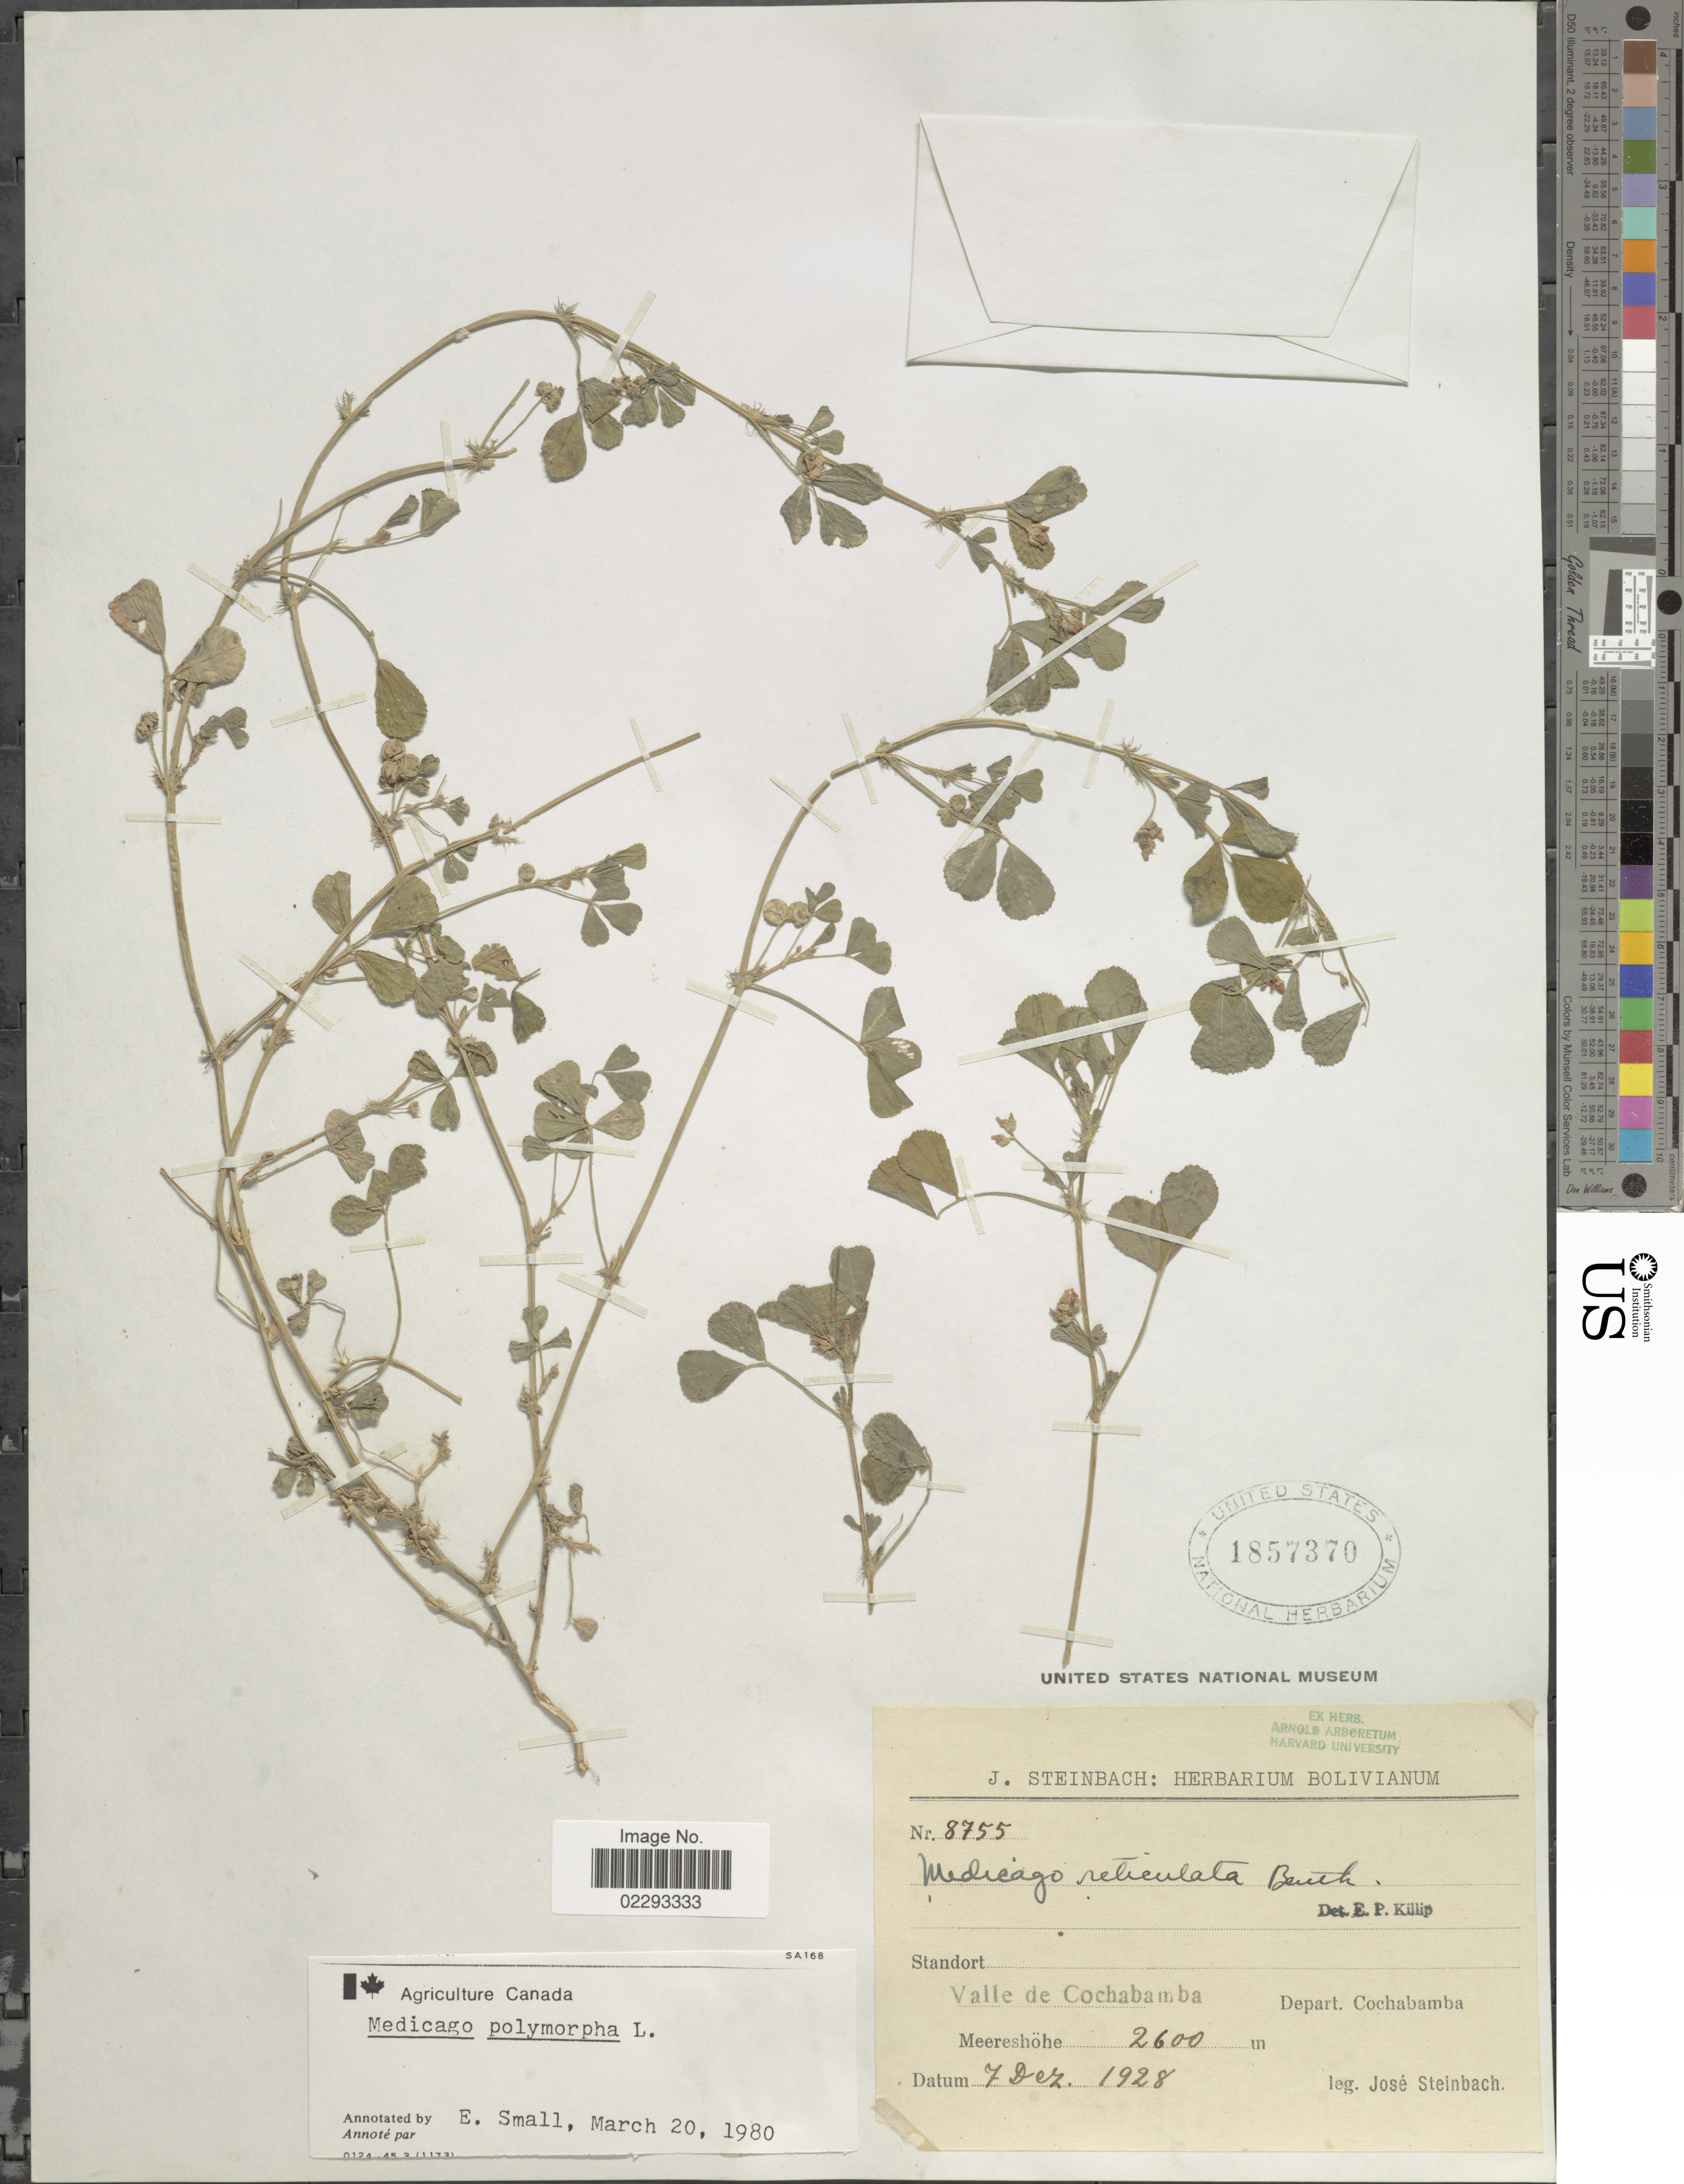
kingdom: Plantae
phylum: Tracheophyta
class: Magnoliopsida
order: Fabales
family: Fabaceae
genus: Medicago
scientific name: Medicago polymorpha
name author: L.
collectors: J. Steinbach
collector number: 8755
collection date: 1928-12-07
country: Bolivia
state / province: Cochabamba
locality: Standort Valle de Cochabamba, Meereshöhe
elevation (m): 2600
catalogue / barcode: US 1857370